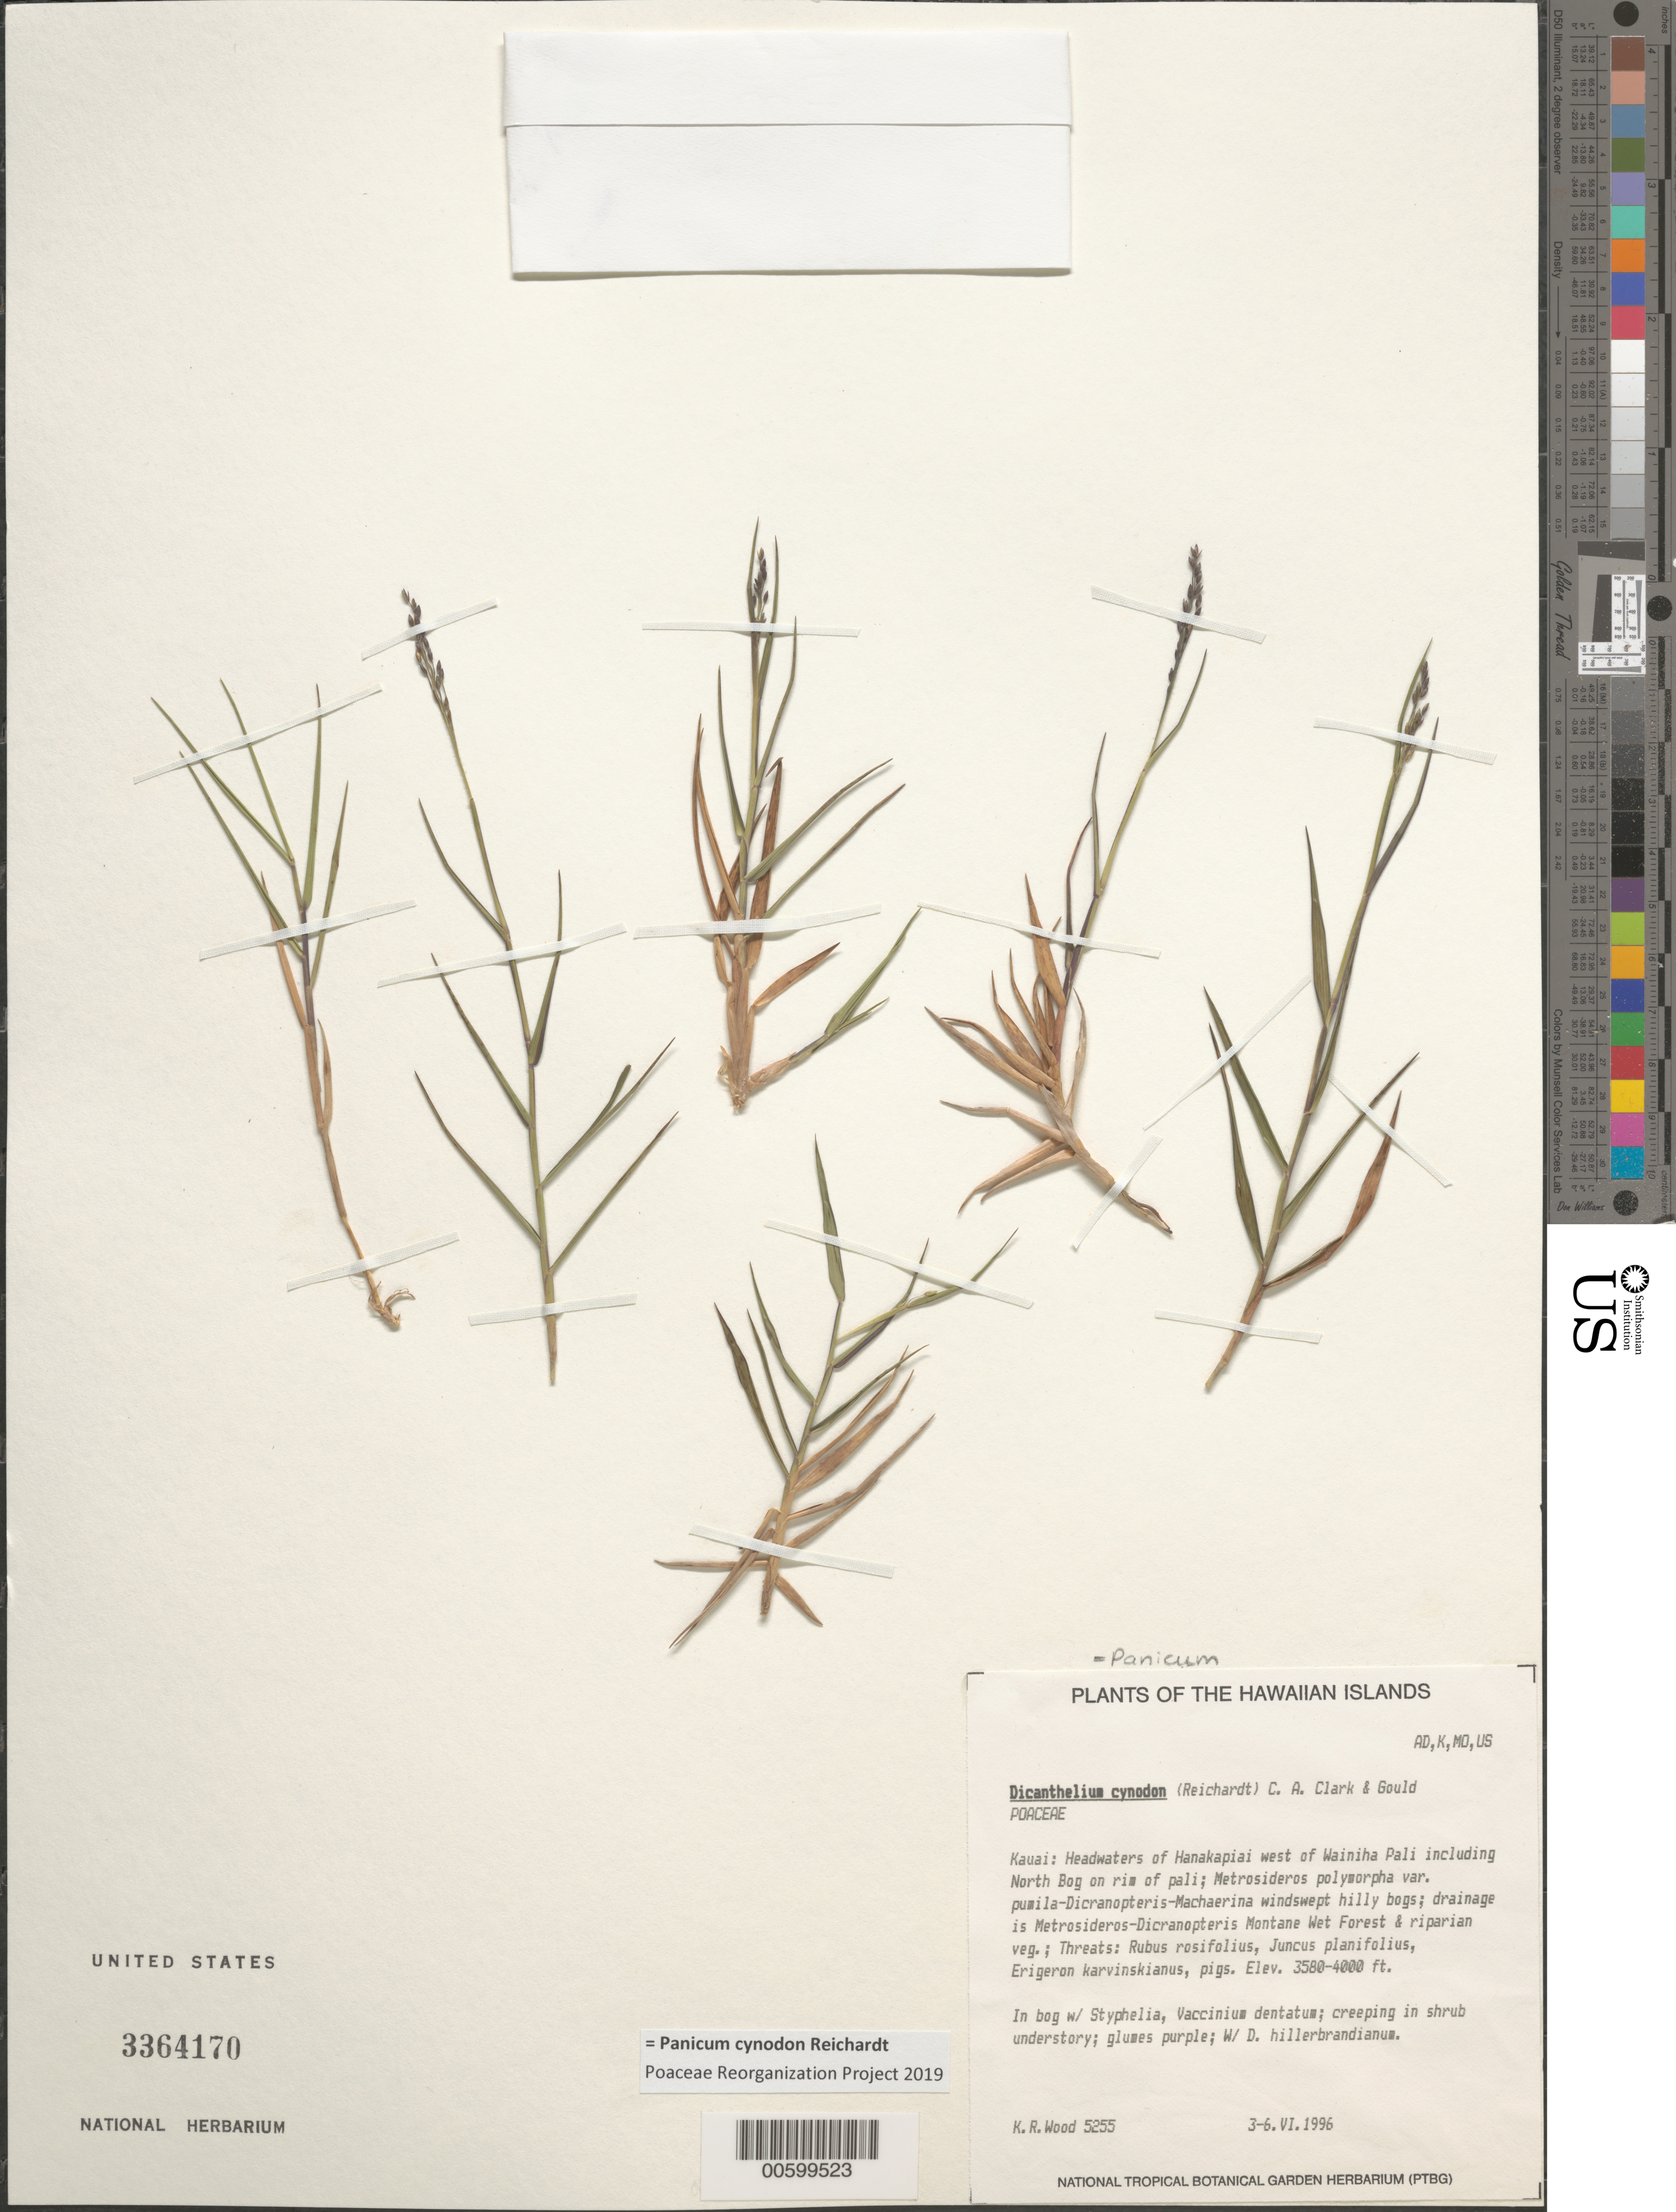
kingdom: Plantae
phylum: Tracheophyta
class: Liliopsida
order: Poales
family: Poaceae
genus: Panicum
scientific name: Panicum cynodon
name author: J. Reichardt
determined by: Poaceae Reorganization Project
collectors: K. R. Wood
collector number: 5255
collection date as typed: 3 Jun 1996 to 6 Jun 1996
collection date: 1996-06-03/1996-06-06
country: United States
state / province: Hawaii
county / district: Kauai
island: Kaua'i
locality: Headwaters of Hanakapiai W of Wainiha Pali including N Bog on rim of pali.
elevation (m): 1091.18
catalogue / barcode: US 3364170